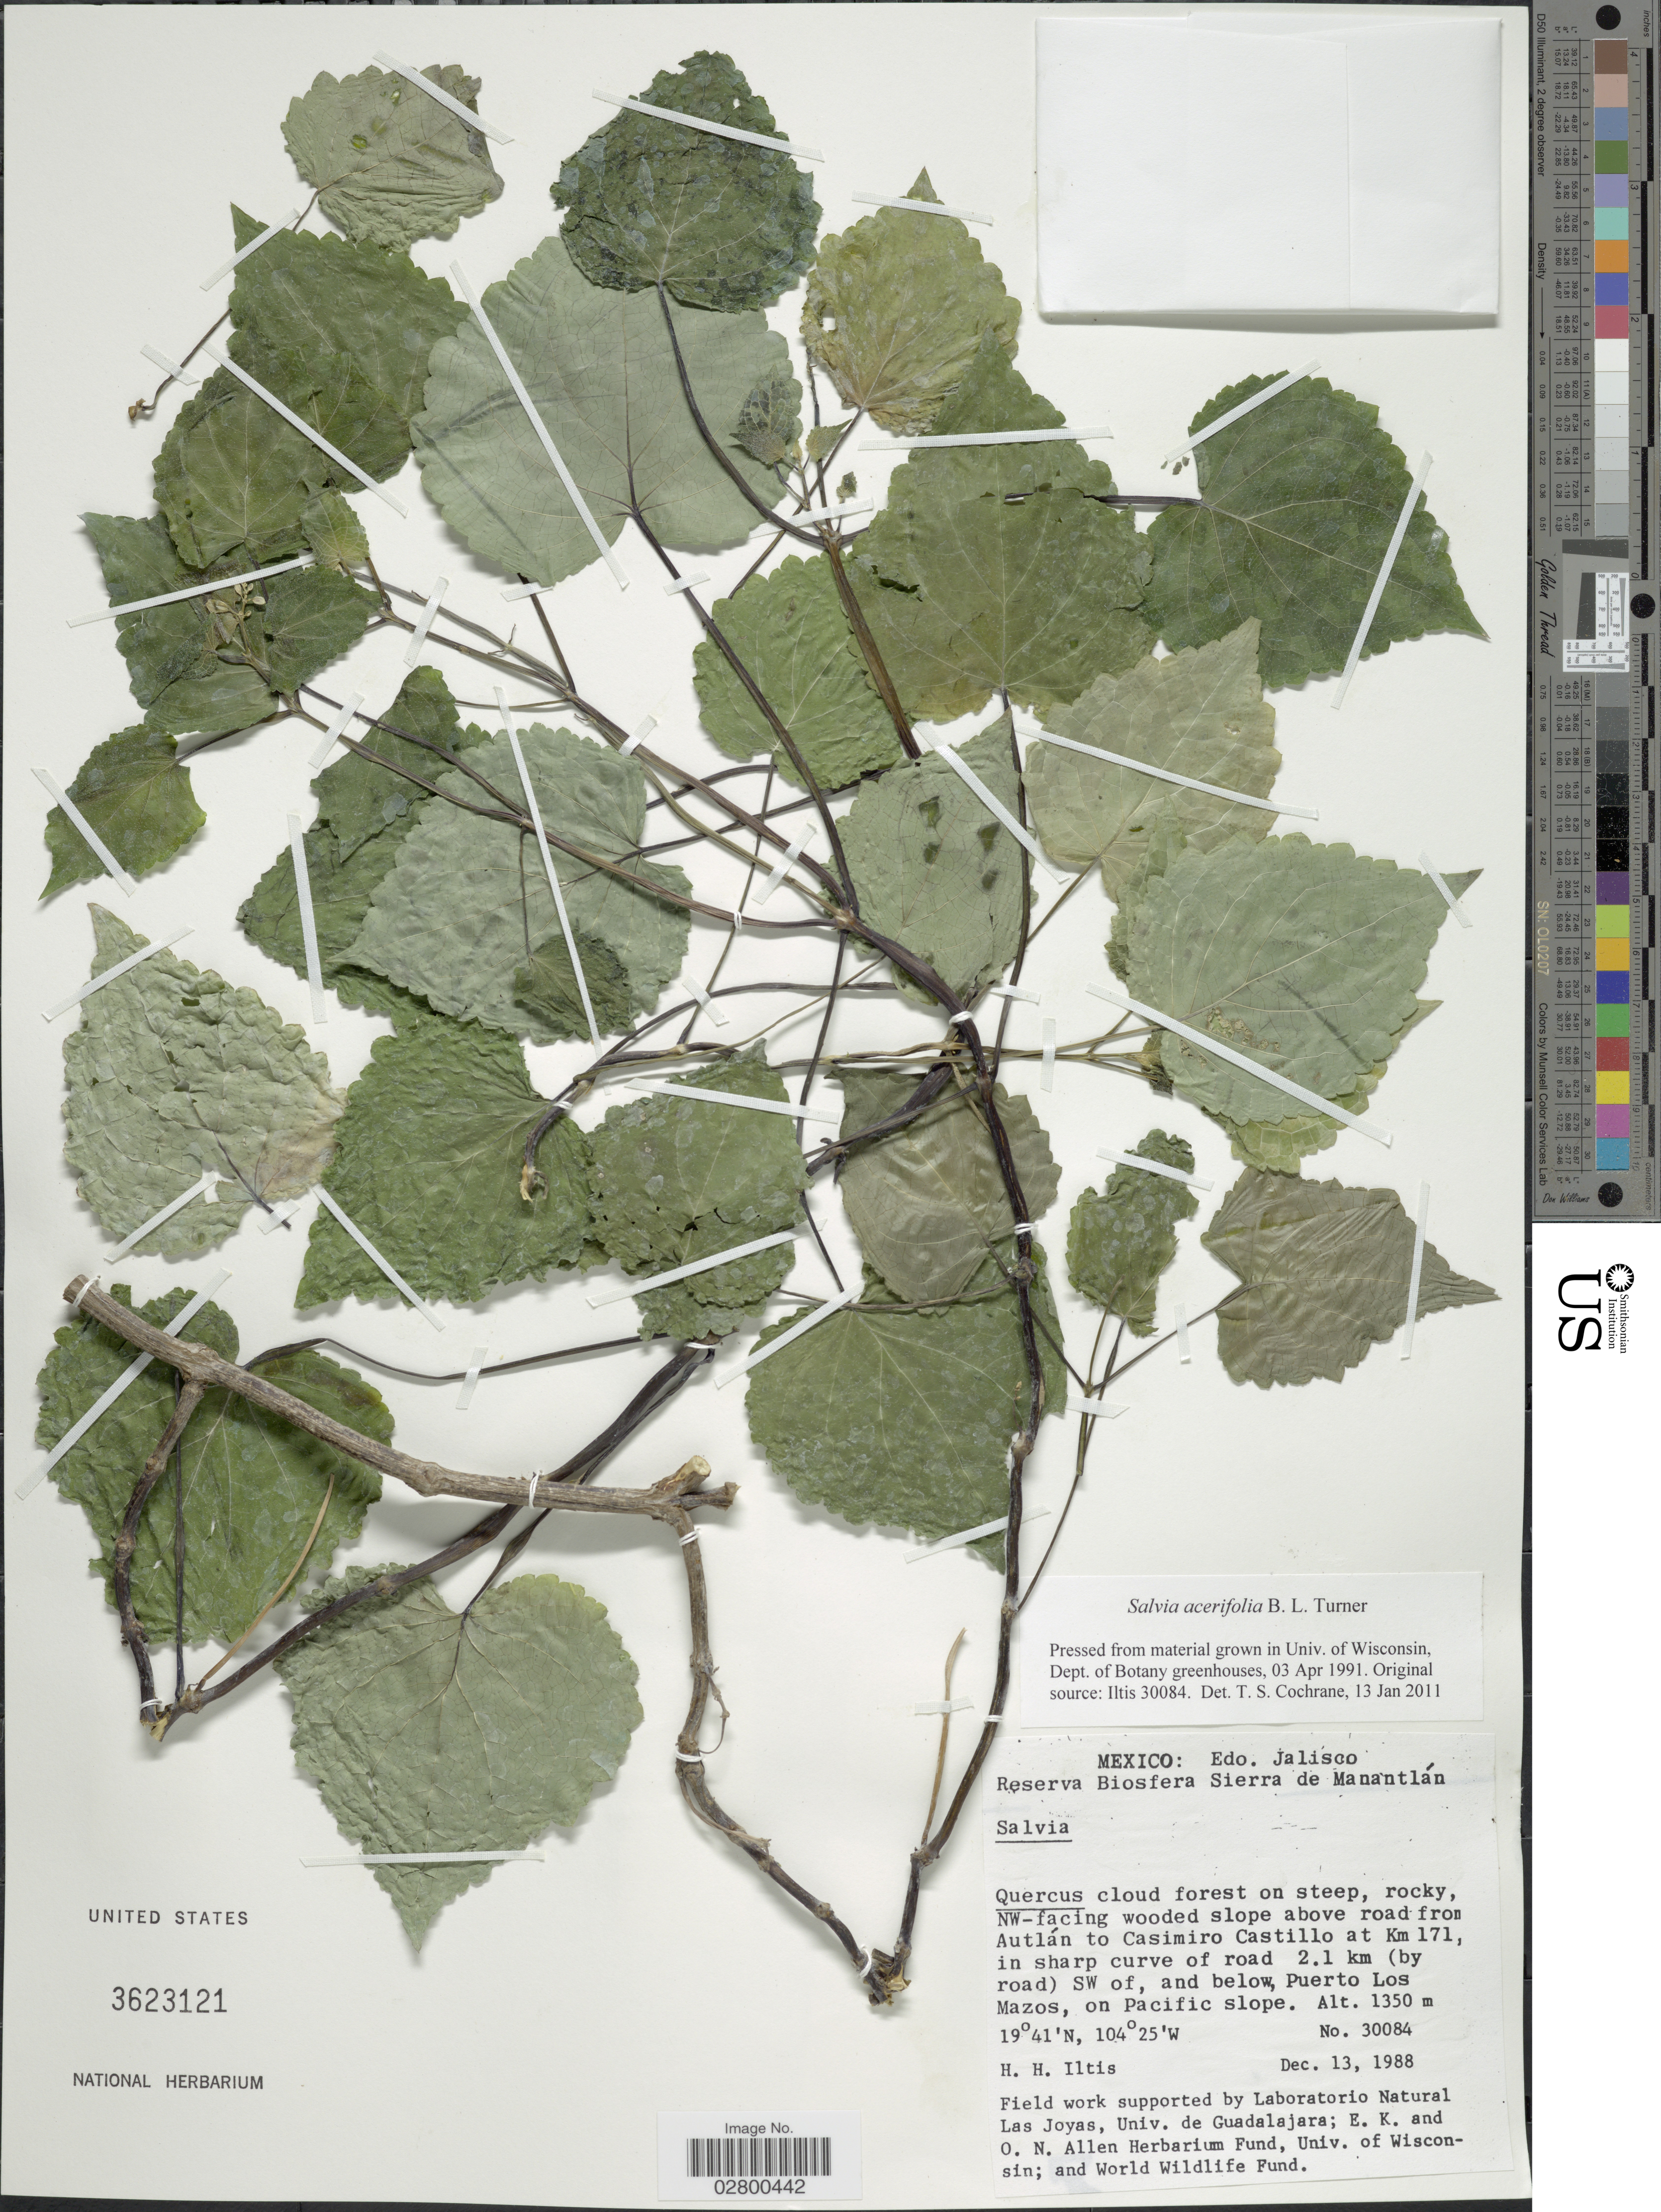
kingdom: Plantae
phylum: Tracheophyta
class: Magnoliopsida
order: Lamiales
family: Lamiaceae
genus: Salvia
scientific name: Salvia acerifolia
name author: B.L. Turner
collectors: H. H. Iltis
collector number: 30084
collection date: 1988-12-13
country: Mexico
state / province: Jalisco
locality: Reserva Biosfera Sierra de Manantlán, NW-facing wooded slope above road from Autlán to Casimiro Castillo at Km 171, in sharp curve of road 2.1 km (by road) SW of, and below, Puerto Los Mazos, on Pacific slope.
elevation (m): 1350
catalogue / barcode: US 3623121